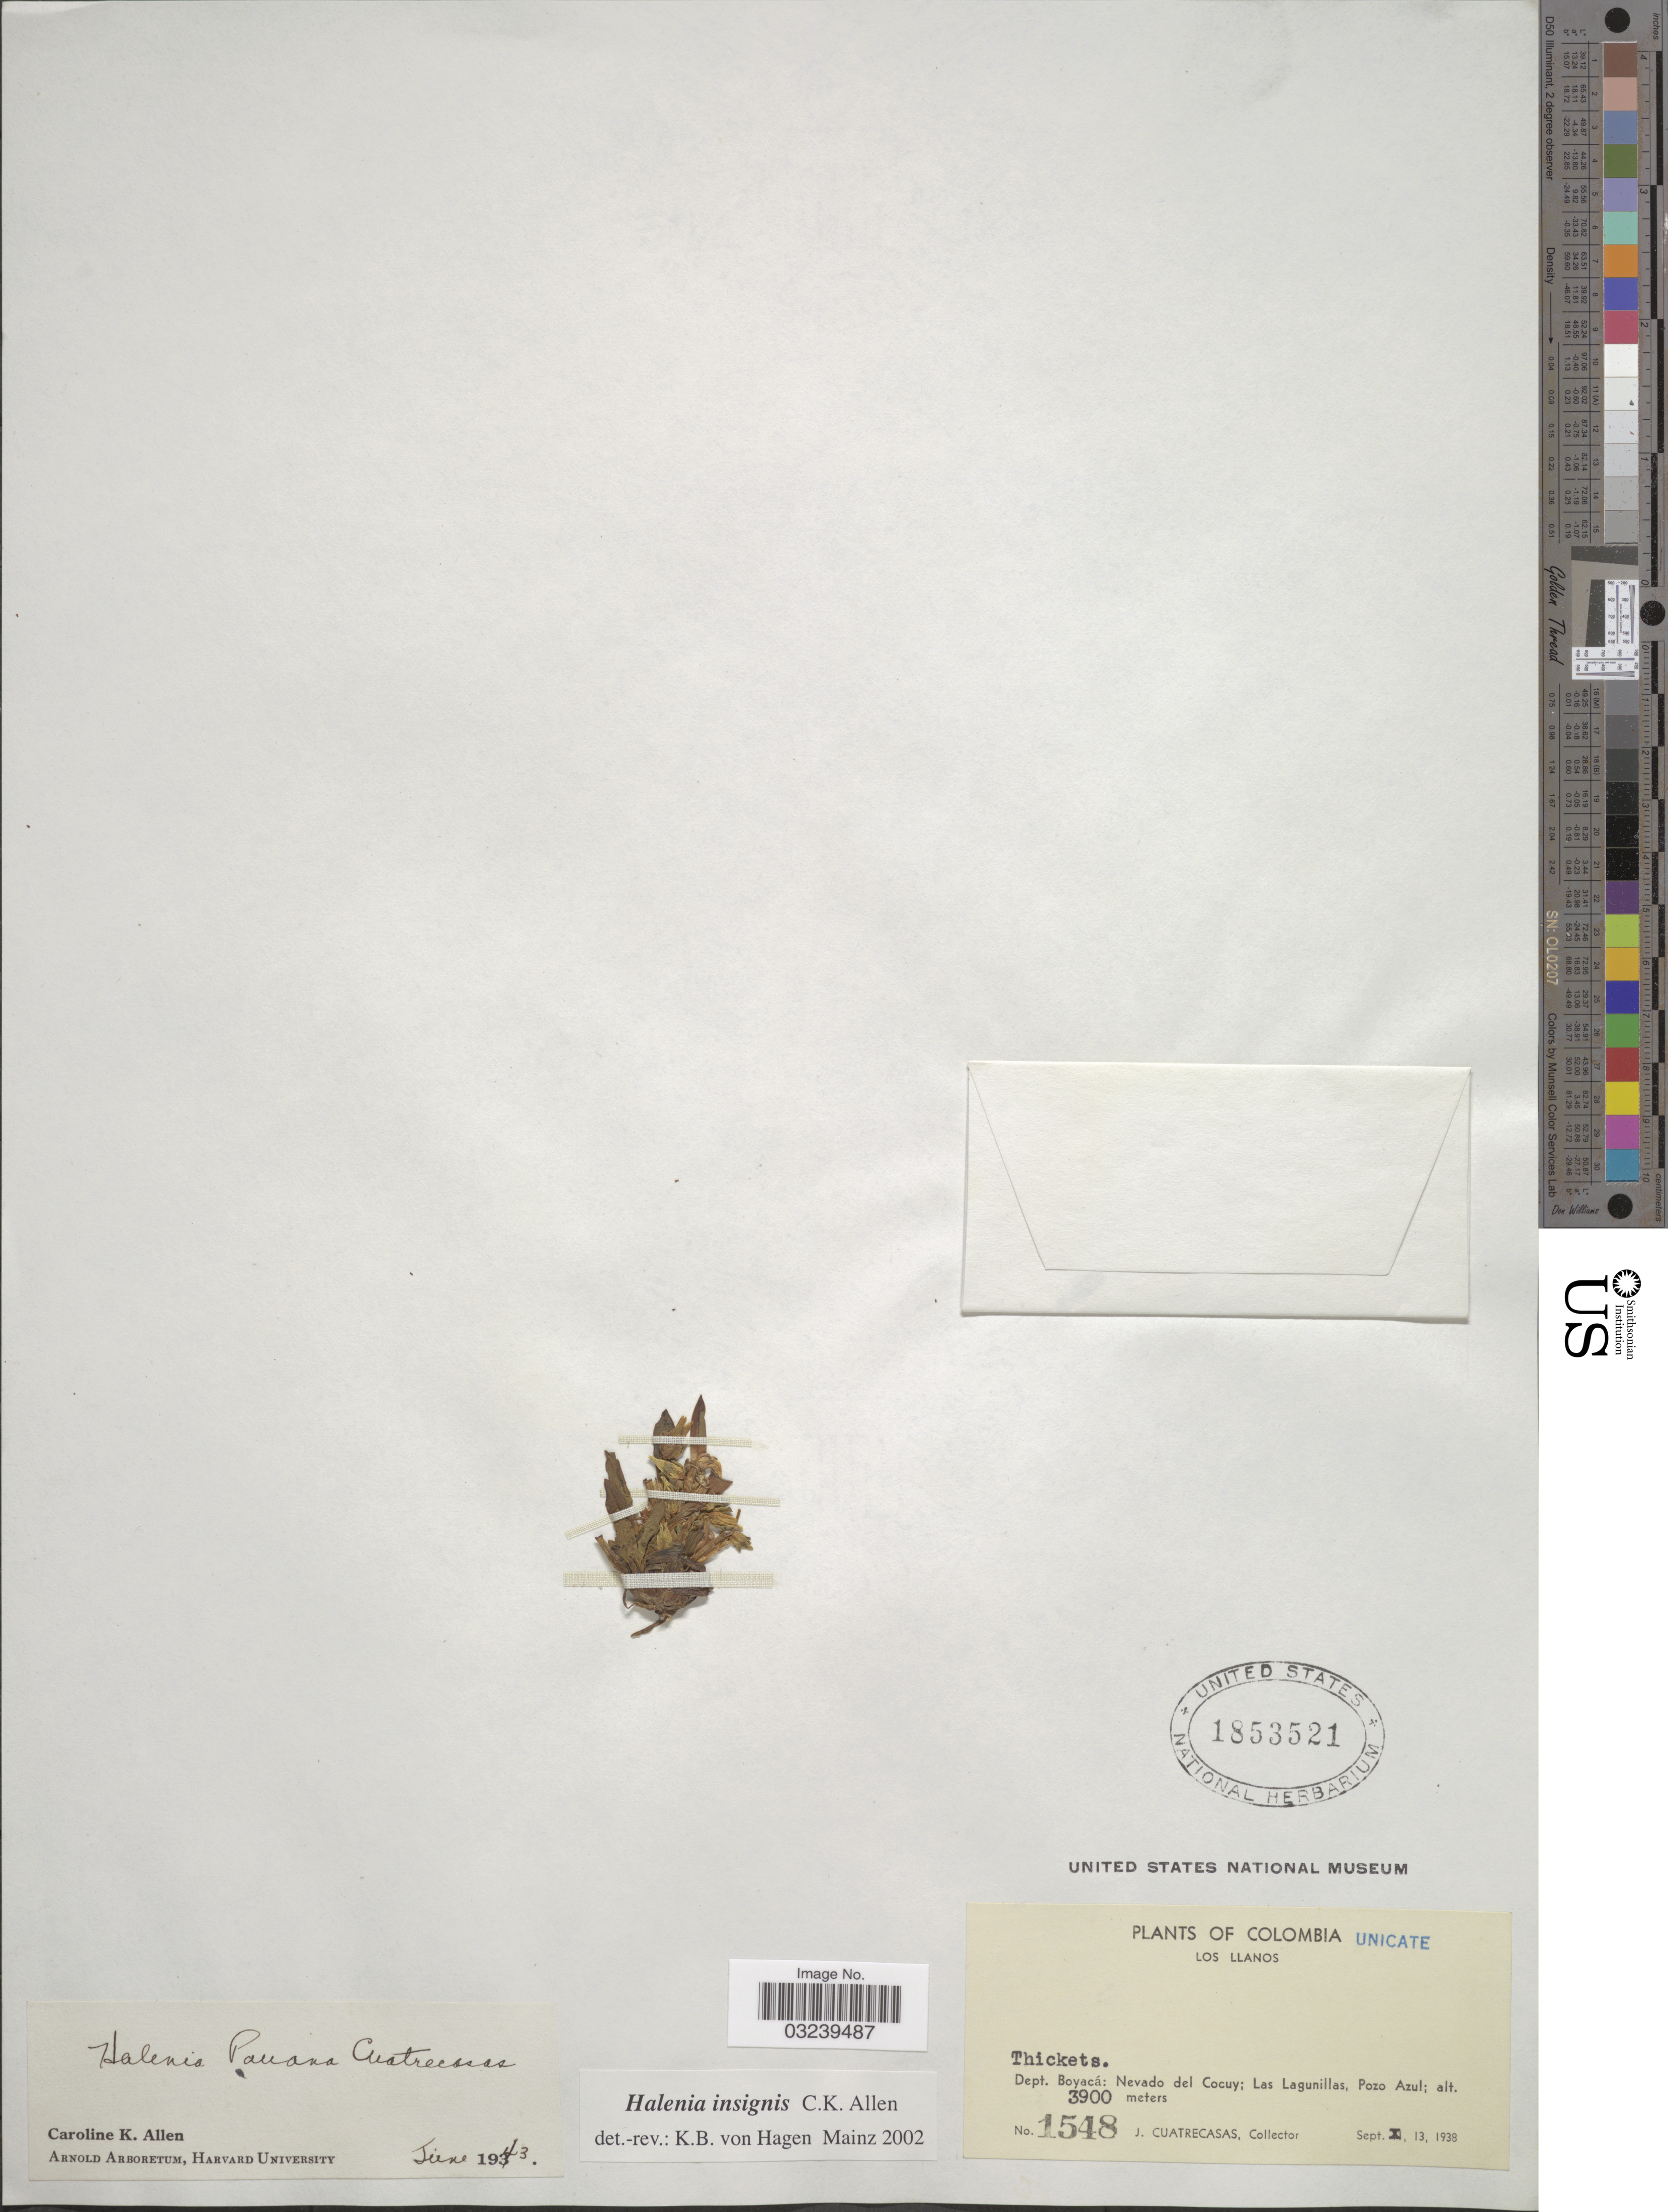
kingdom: Plantae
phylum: Tracheophyta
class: Magnoliopsida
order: Gentianales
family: Gentianaceae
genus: Halenia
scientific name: Halenia insignis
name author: C.K. Allen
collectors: J. Cuatrecasas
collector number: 1548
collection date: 1938-09-13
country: Colombia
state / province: Boyacá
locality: Los Llanos: Dept. Boyacá: Nevado del Cocuy; Las Lagunillas, Pozo Azul.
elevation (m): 3900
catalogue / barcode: US 1853521